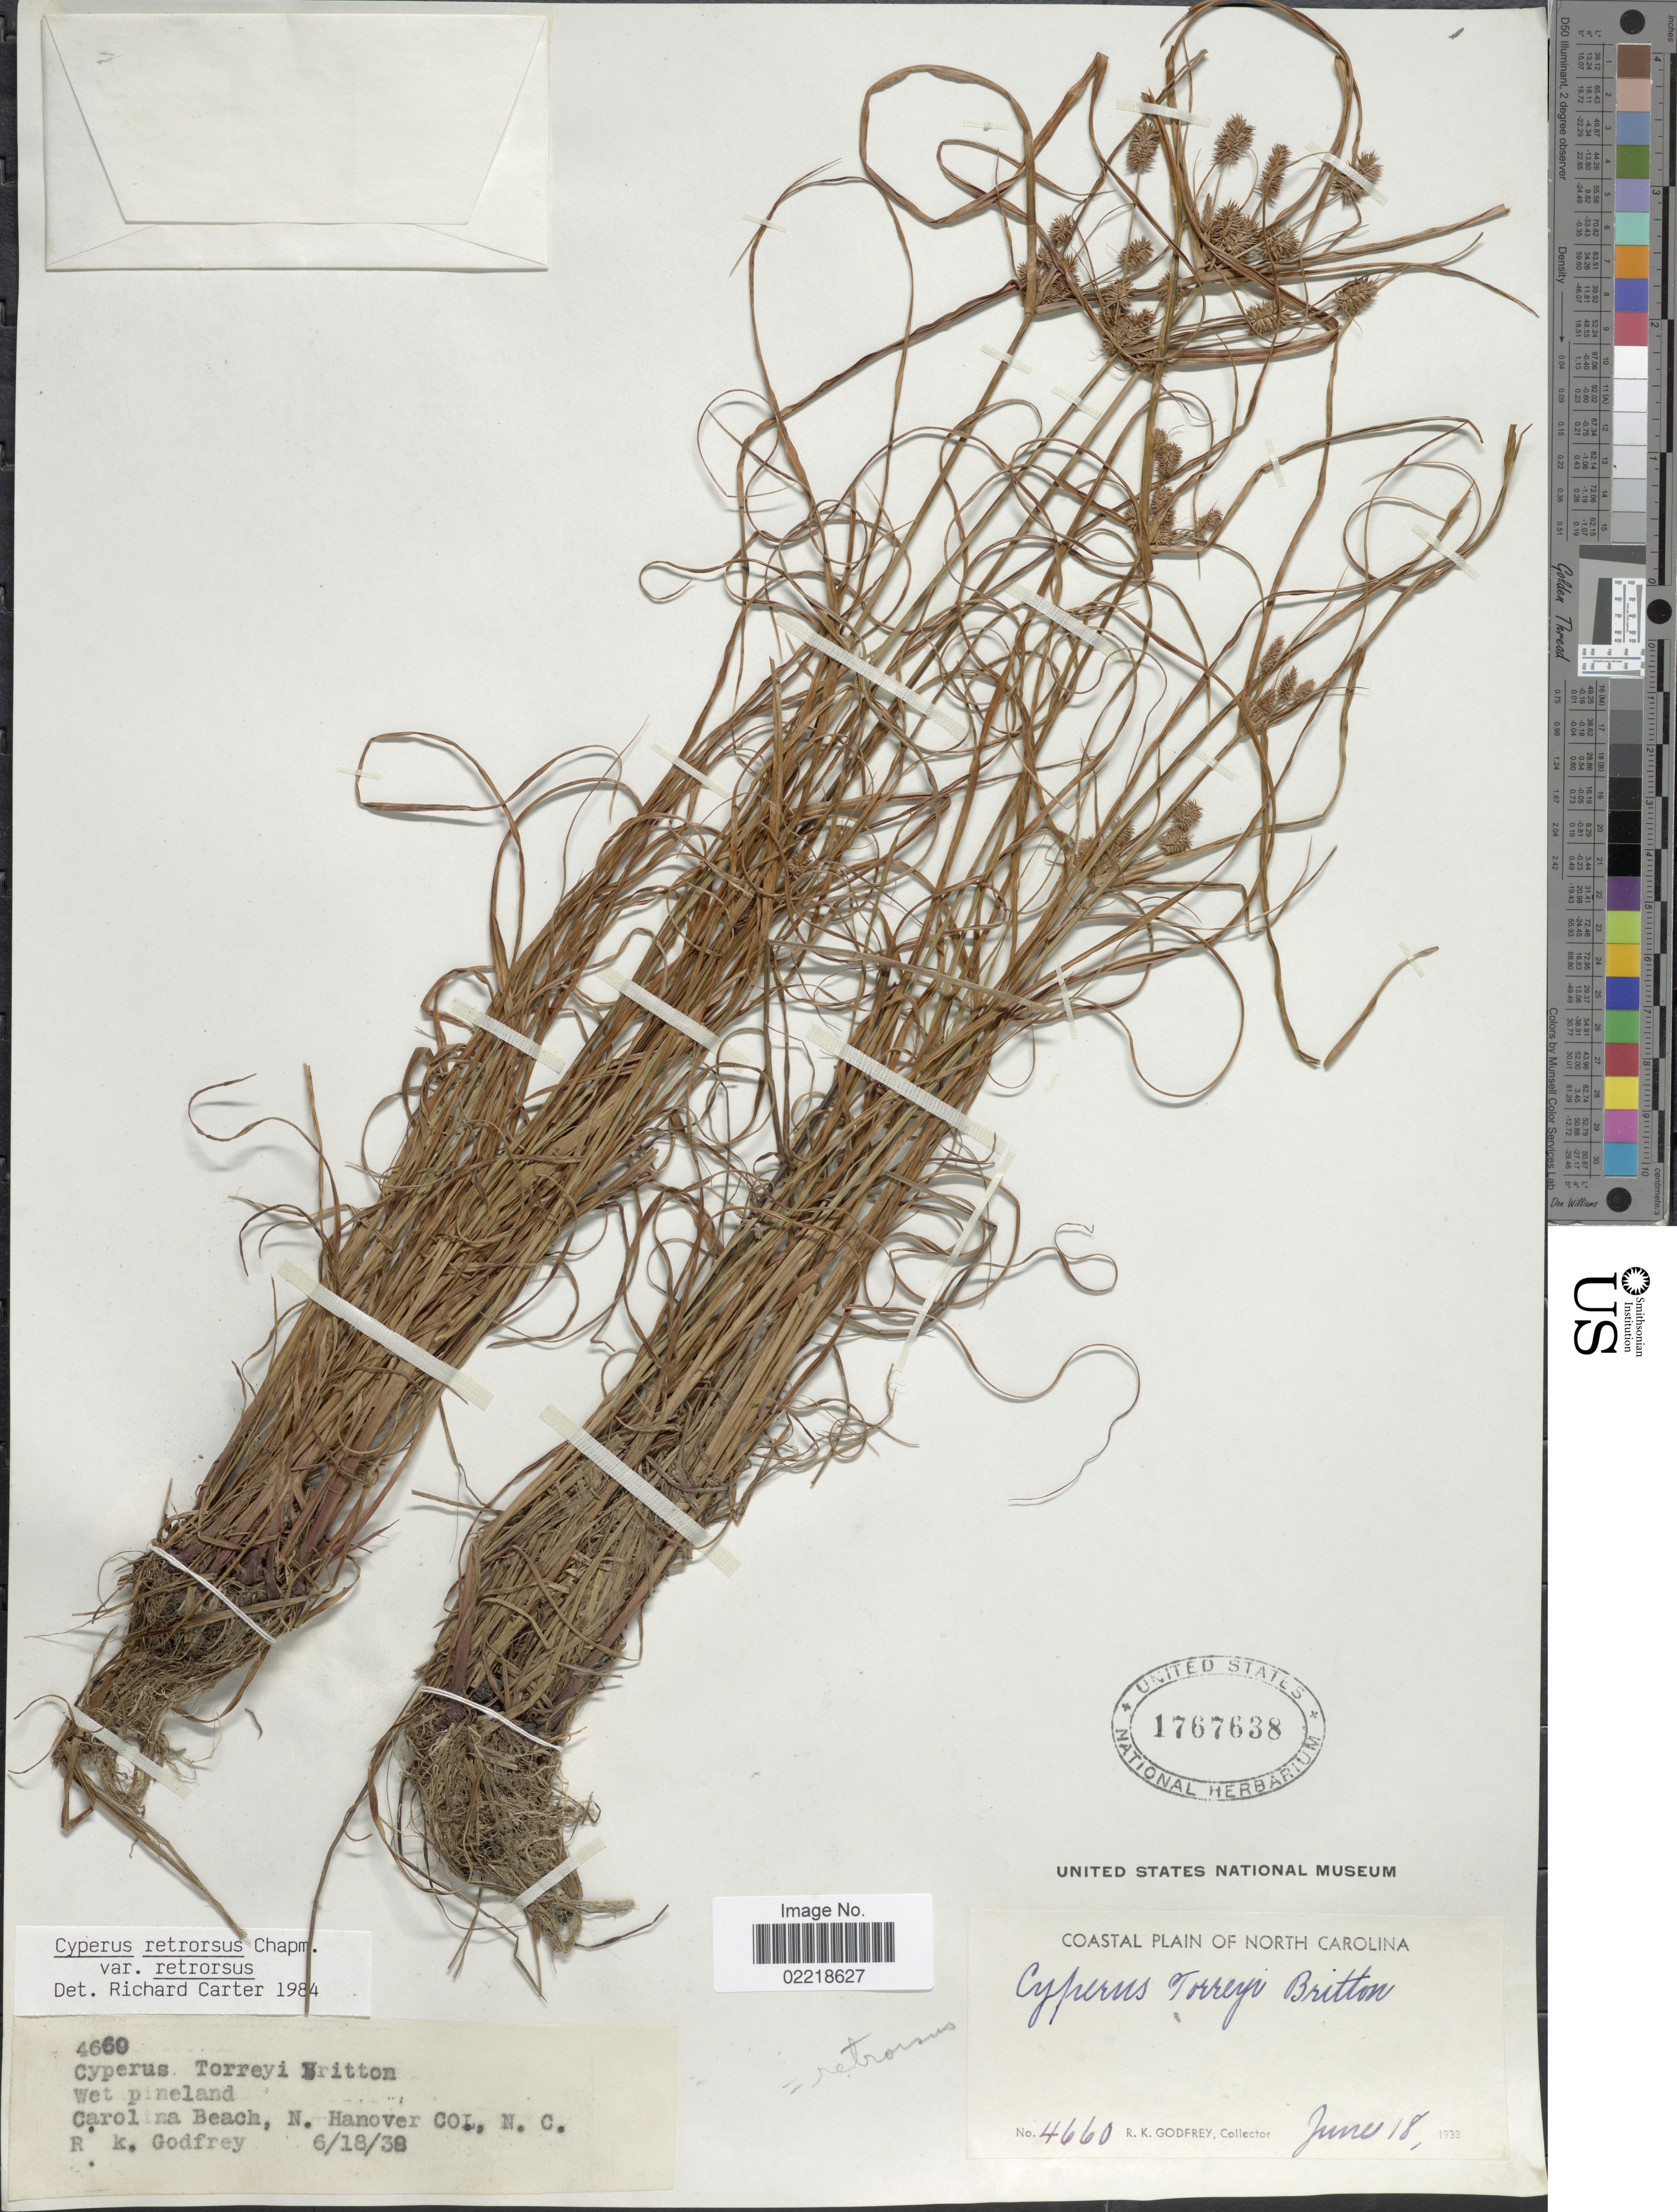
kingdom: Plantae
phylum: Tracheophyta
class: Liliopsida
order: Poales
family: Cyperaceae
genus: Cyperus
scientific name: Cyperus retrorsus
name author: Chapm.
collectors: R. K. Godfrey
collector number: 4660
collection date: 1933-06-18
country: United States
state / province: North Carolina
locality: Coastal Plain. Carolina Beach, N. Hanover Co.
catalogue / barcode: US 1767638